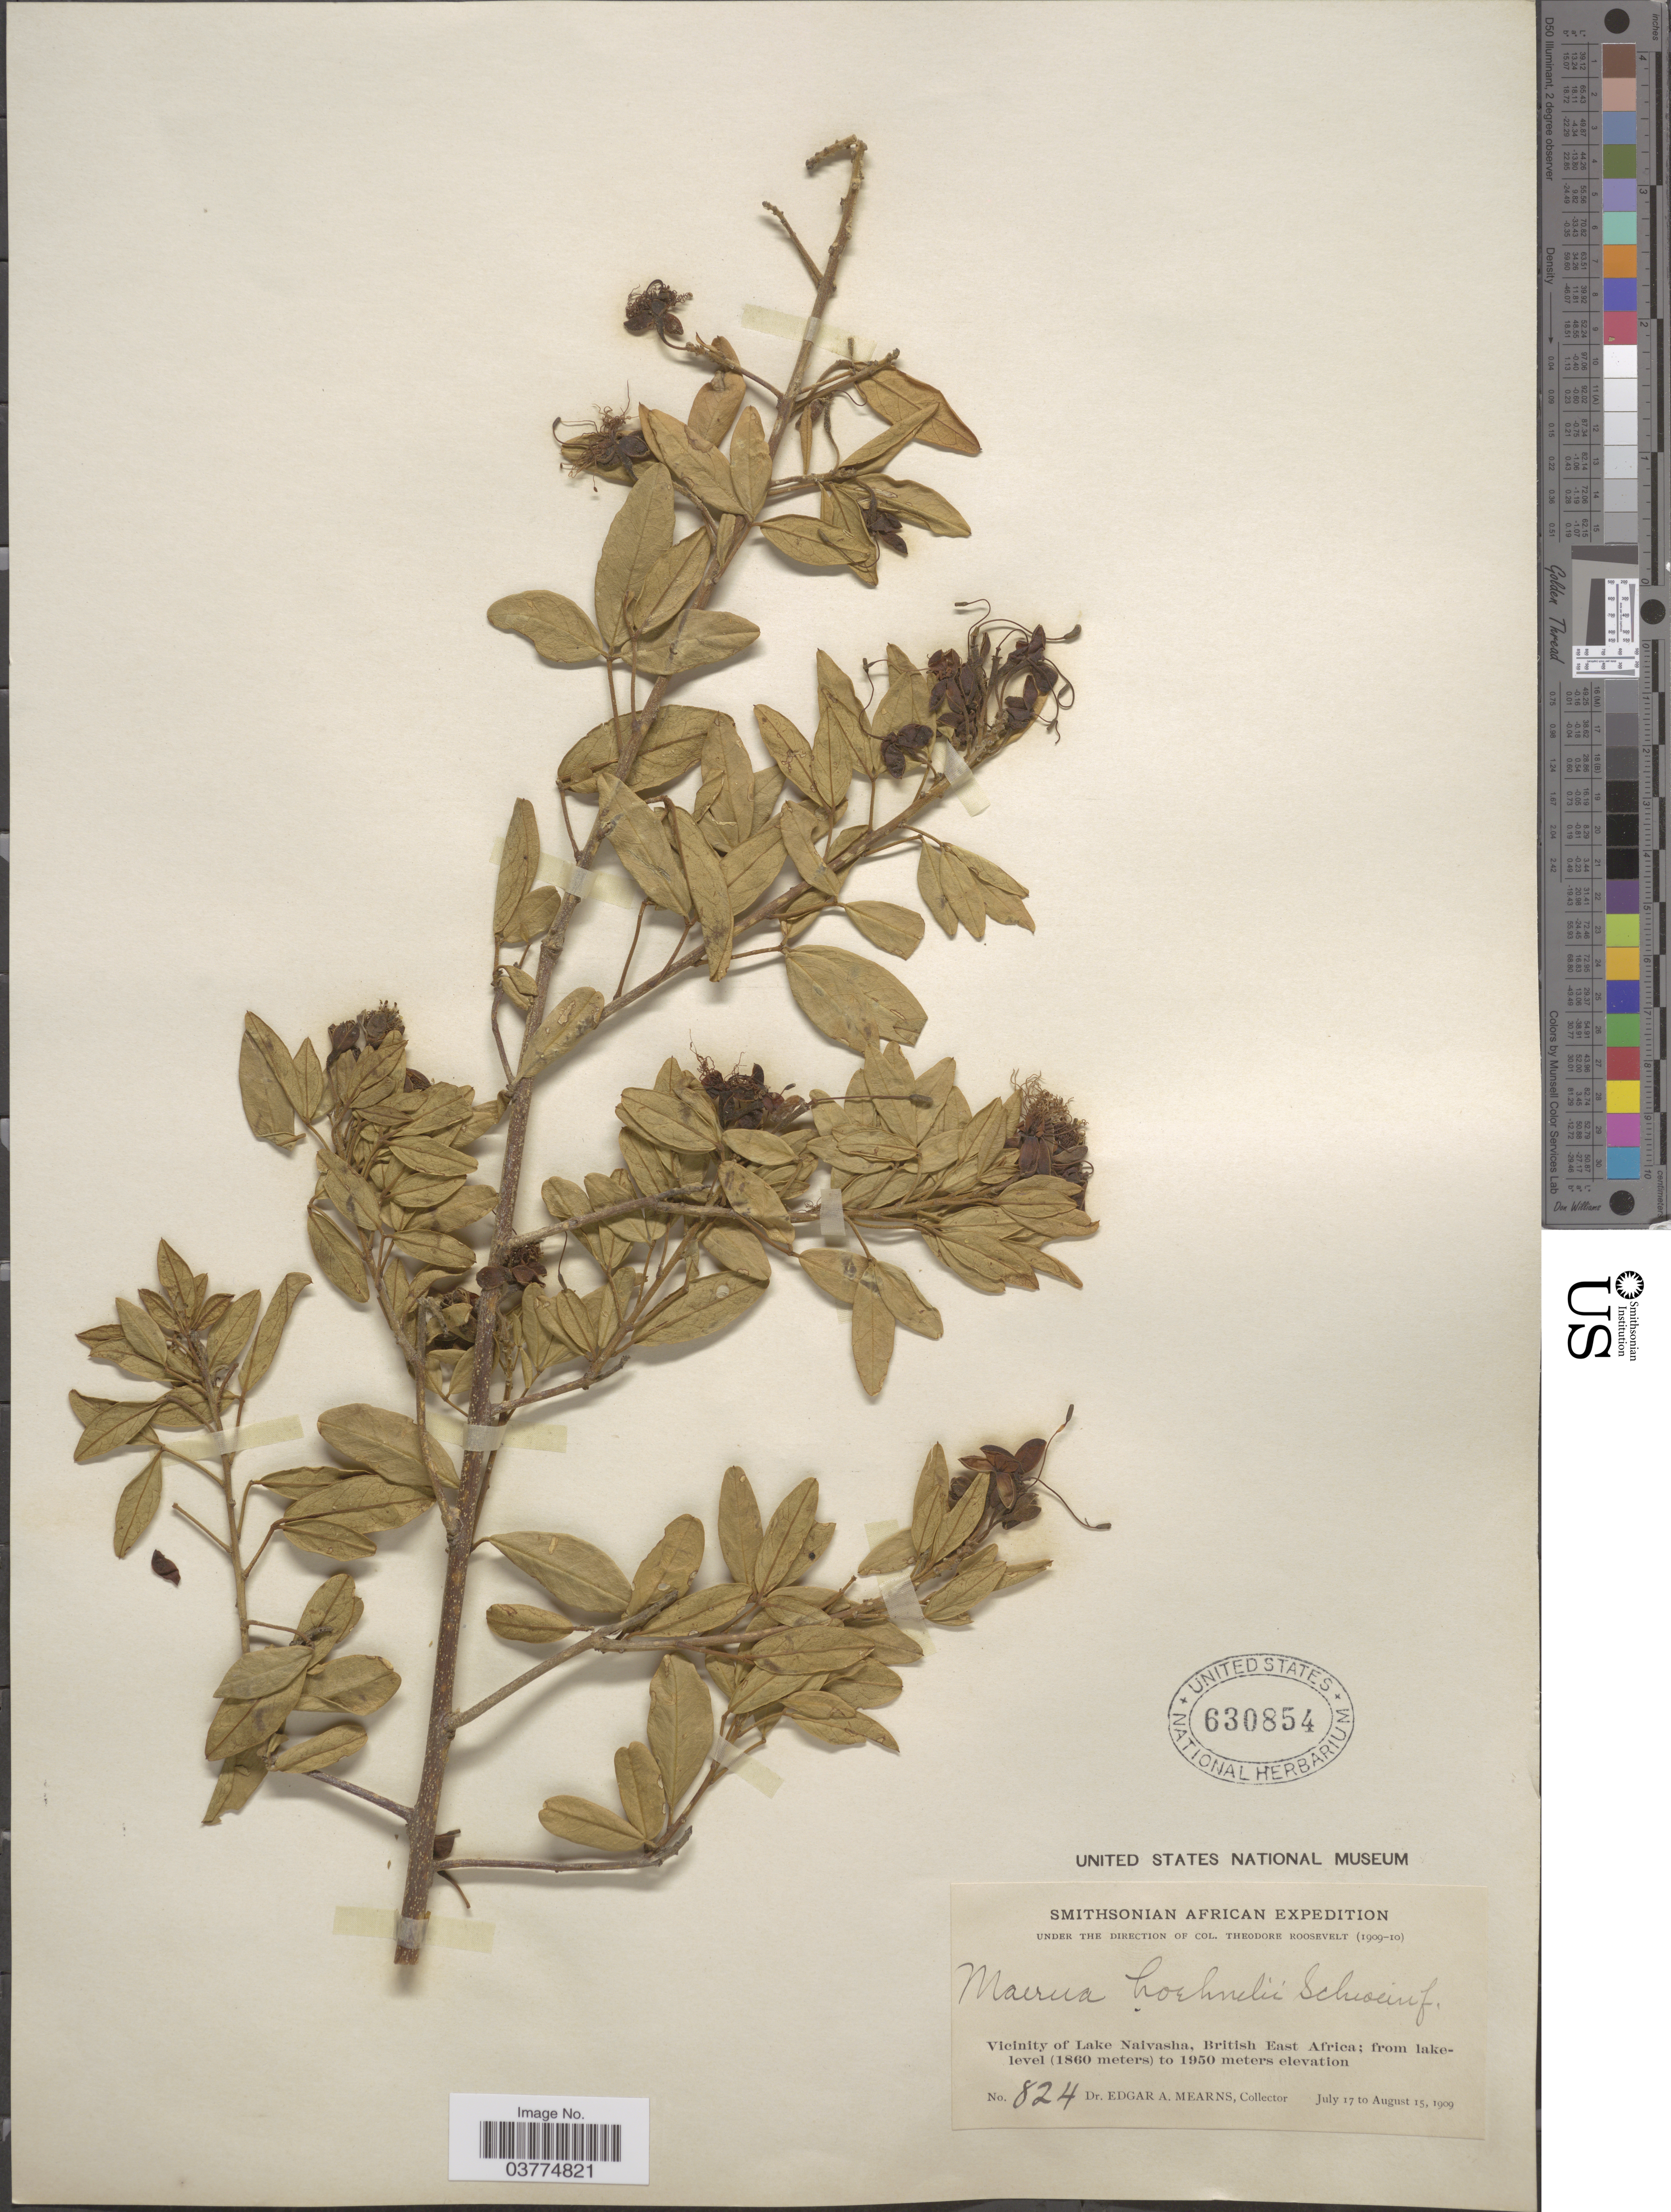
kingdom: Plantae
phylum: Tracheophyta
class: Magnoliopsida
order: Brassicales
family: Capparaceae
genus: Maerua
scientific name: Maerua hoehnelii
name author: Schweinf.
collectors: E. A. Mearns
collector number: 824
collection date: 1909-07-17/1909-08-15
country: Kenya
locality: Vicinity of Lake Naivasha, British East Africa.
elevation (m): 1860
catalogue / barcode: US 630854